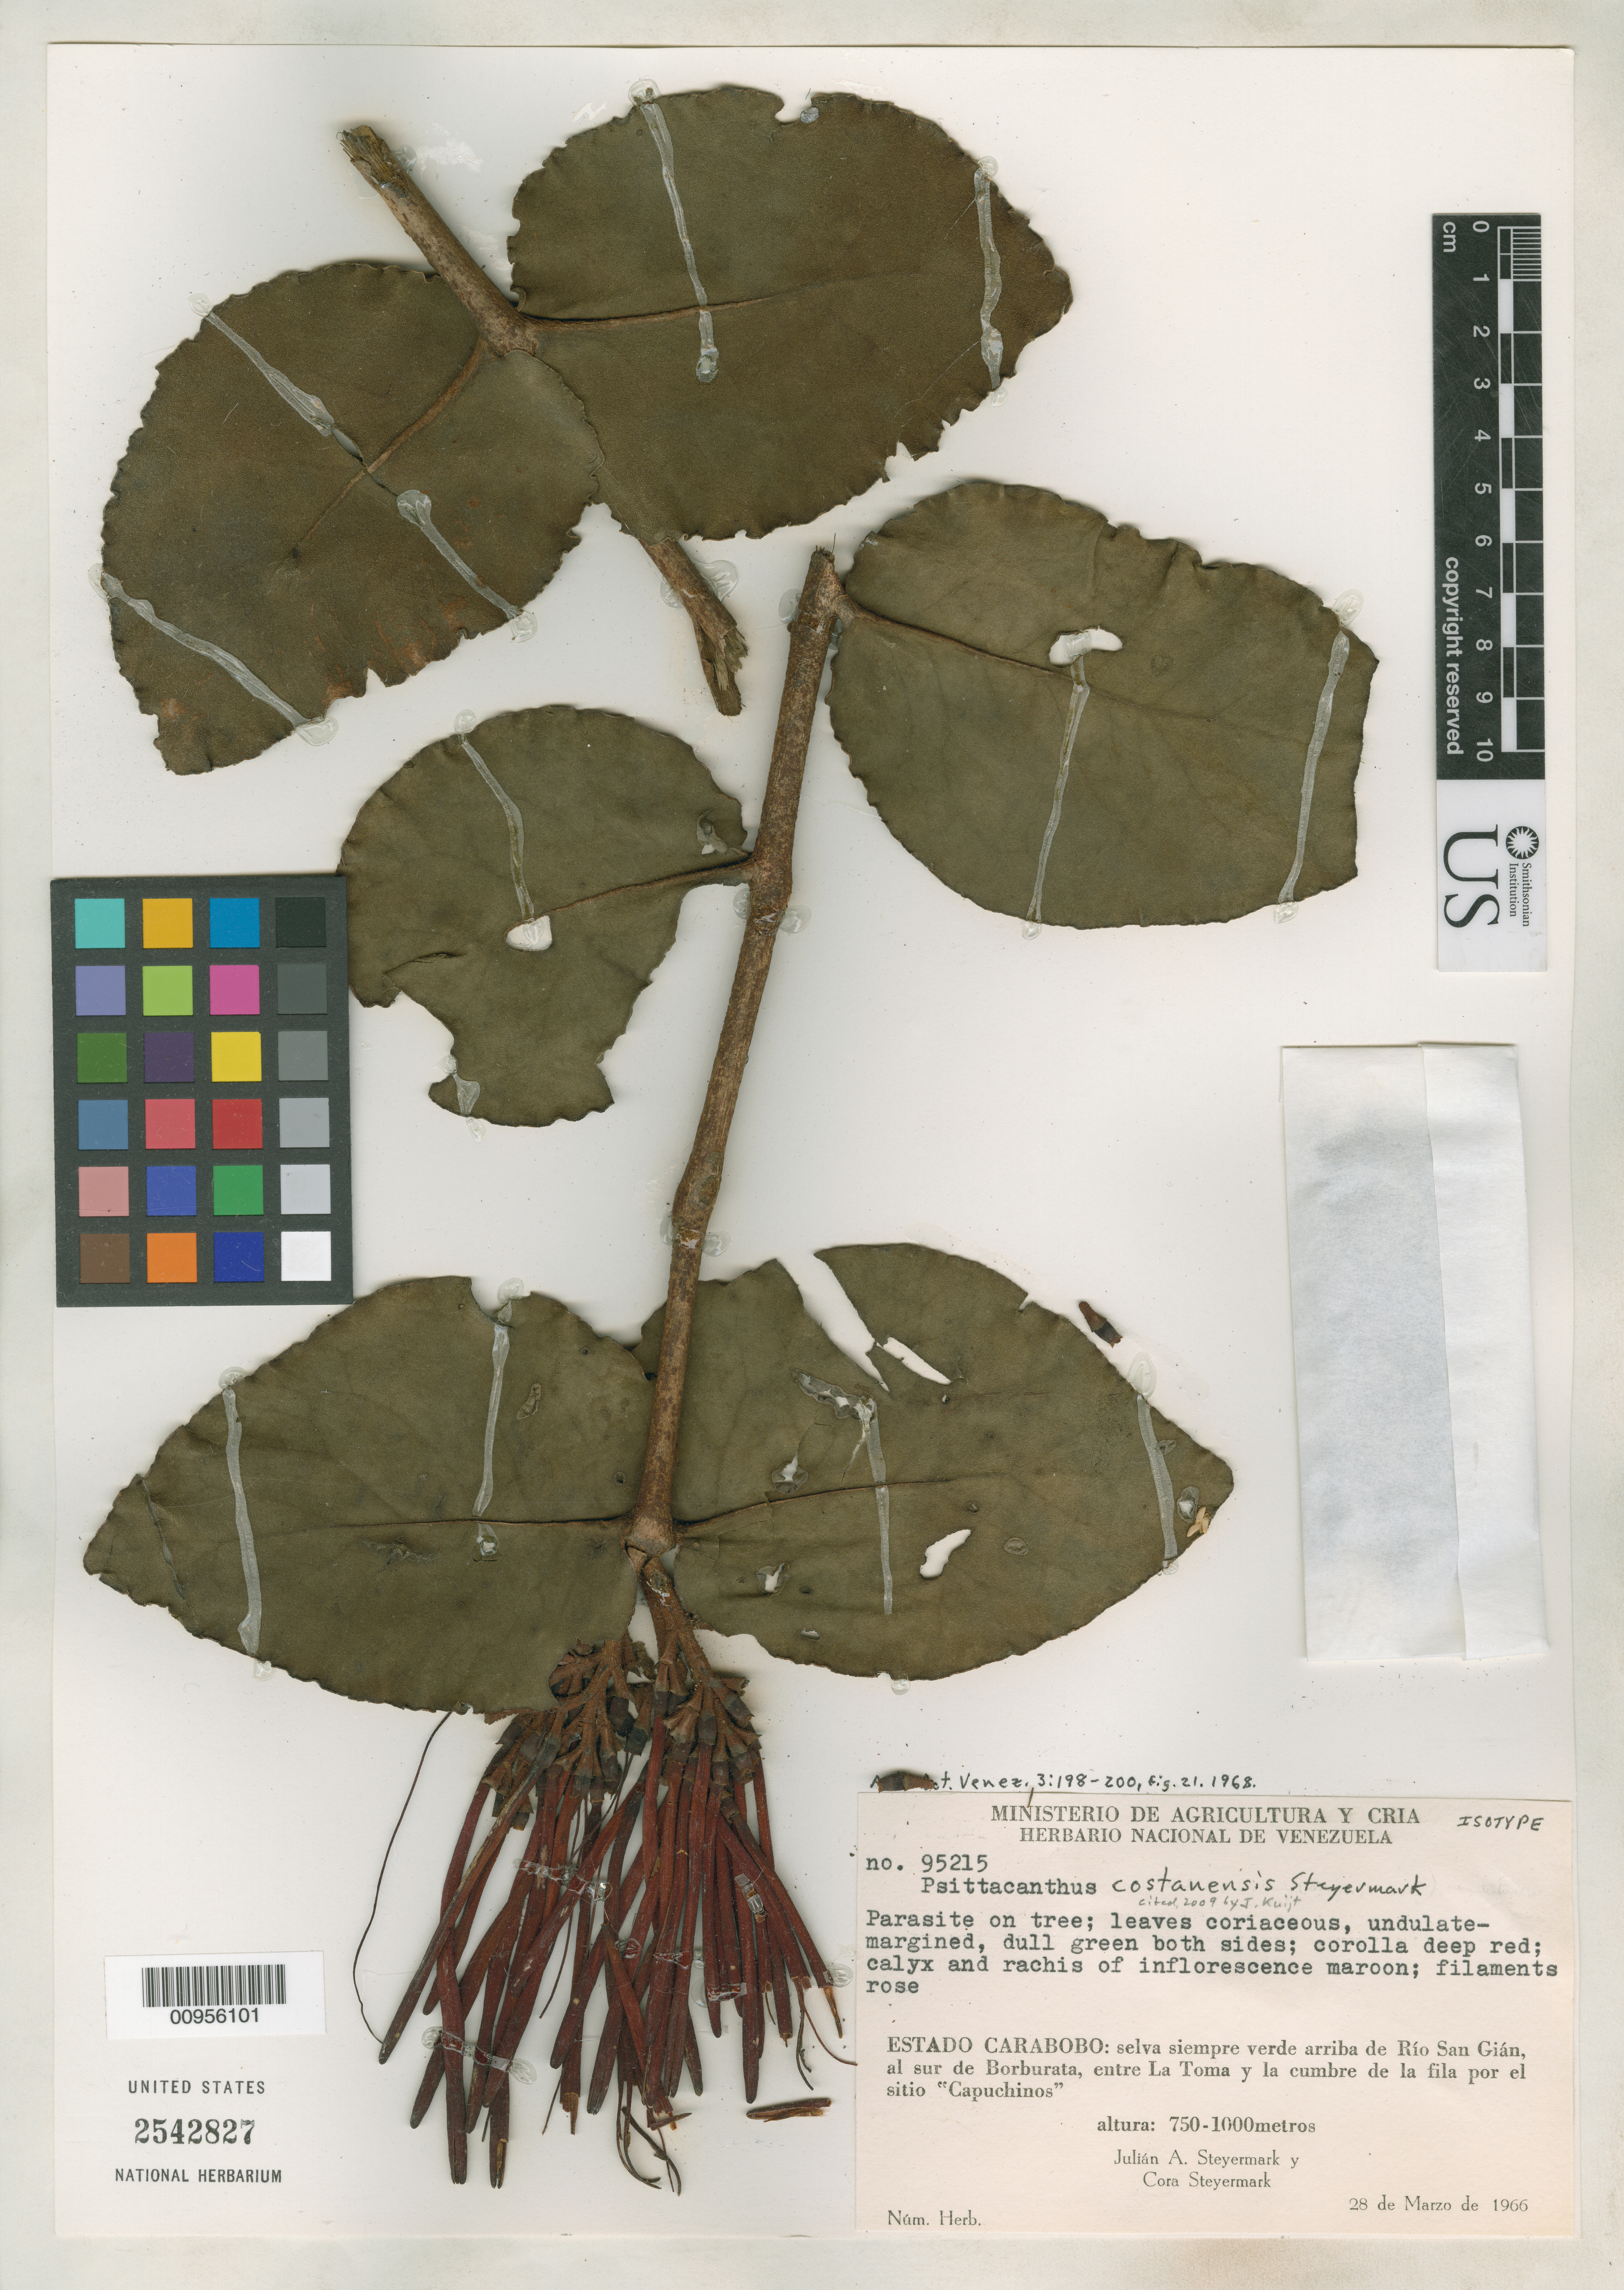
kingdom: Plantae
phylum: Tracheophyta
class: Magnoliopsida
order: Santalales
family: Loranthaceae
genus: Psittacanthus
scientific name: Psittacanthus costanensis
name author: Steyerm.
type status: Isotype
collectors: J. Steyermark & C. Steyermark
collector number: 95215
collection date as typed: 28 Mar 1966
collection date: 1966-03-28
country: Venezuela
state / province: Carabobo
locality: Estado Carabobo: selva siempre verde arriba de Río San Gián, al sur de Borburata, entre La Toma y la cumbre de la fila por el sitio "Capuchinos".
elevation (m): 750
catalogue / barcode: US 2542827